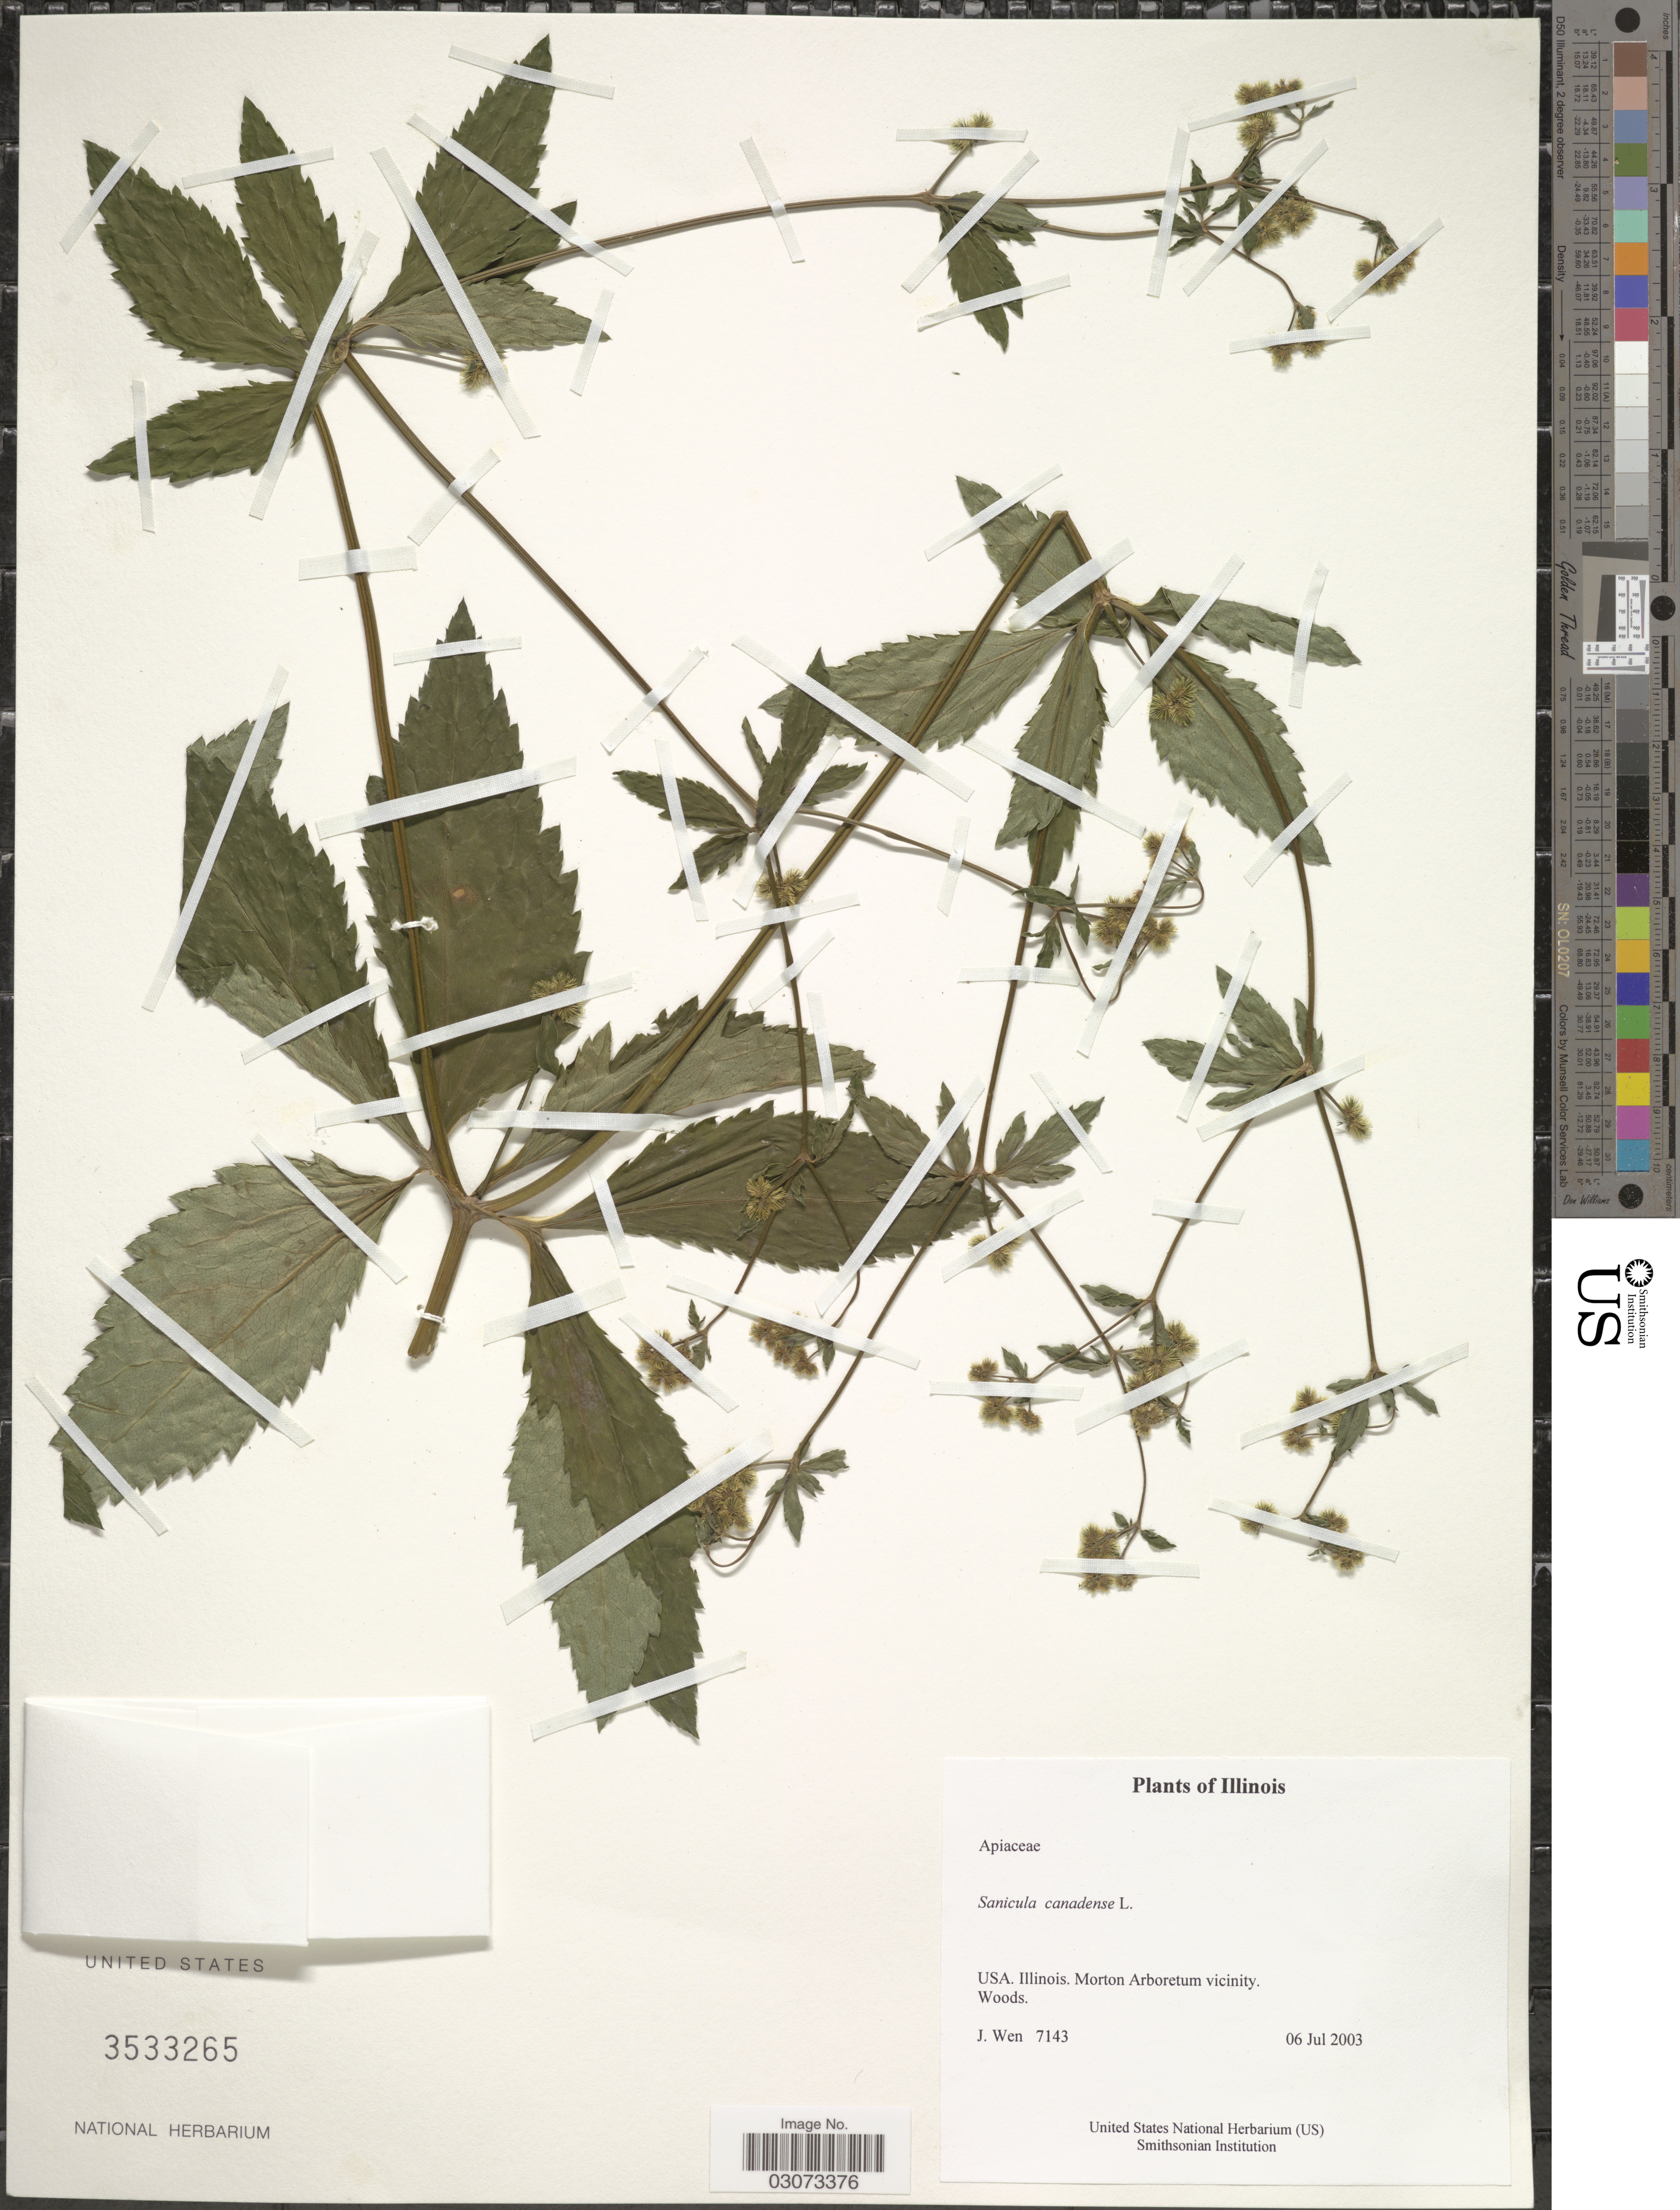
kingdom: Plantae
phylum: Tracheophyta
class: Magnoliopsida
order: Apiales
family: Apiaceae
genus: Sanicula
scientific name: Sanicula canadensis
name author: L.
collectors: J. Wen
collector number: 7143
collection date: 2003-07-06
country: United States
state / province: Illinois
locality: Morton Arboretum vicinity. Woods.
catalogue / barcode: US 3533265